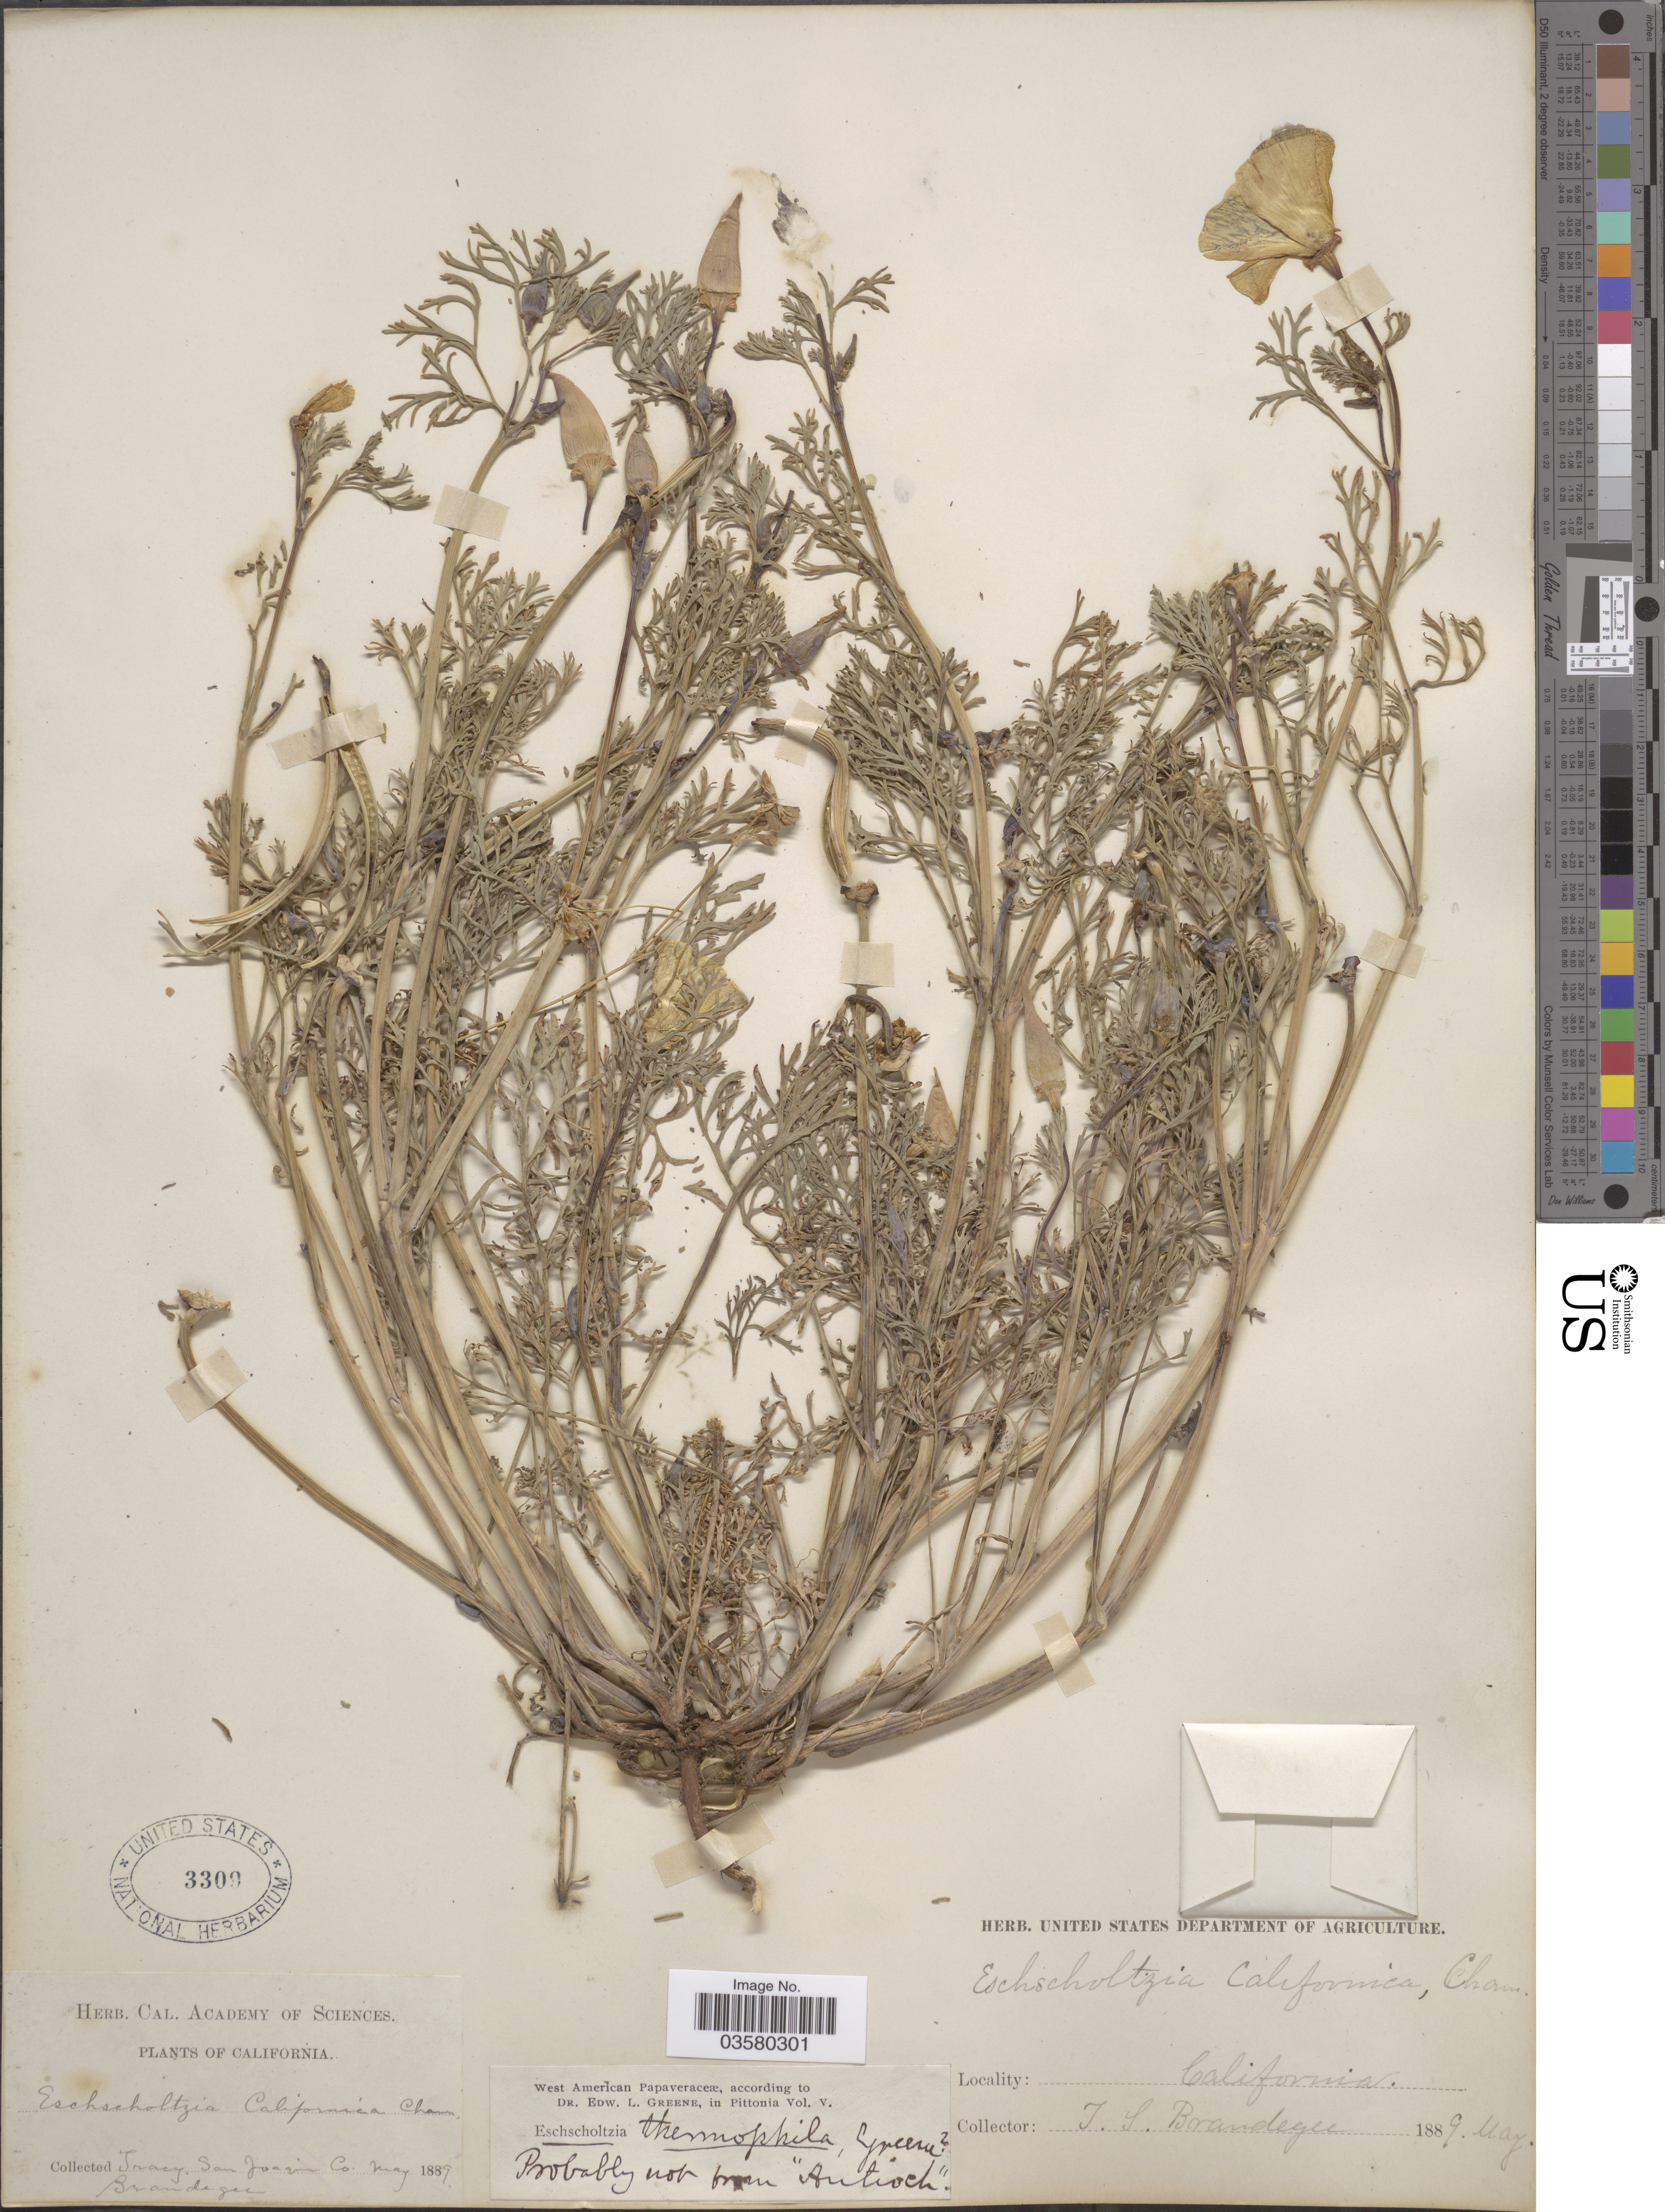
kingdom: Plantae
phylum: Tracheophyta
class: Magnoliopsida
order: Ranunculales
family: Papaveraceae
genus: Eschscholzia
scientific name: Eschscholzia californica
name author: Cham.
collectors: T. S. Brandegee (herbarium)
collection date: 1889-05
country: United States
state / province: California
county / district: San Joaquin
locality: Tracy, San Joaquin Co.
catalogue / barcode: US 3309